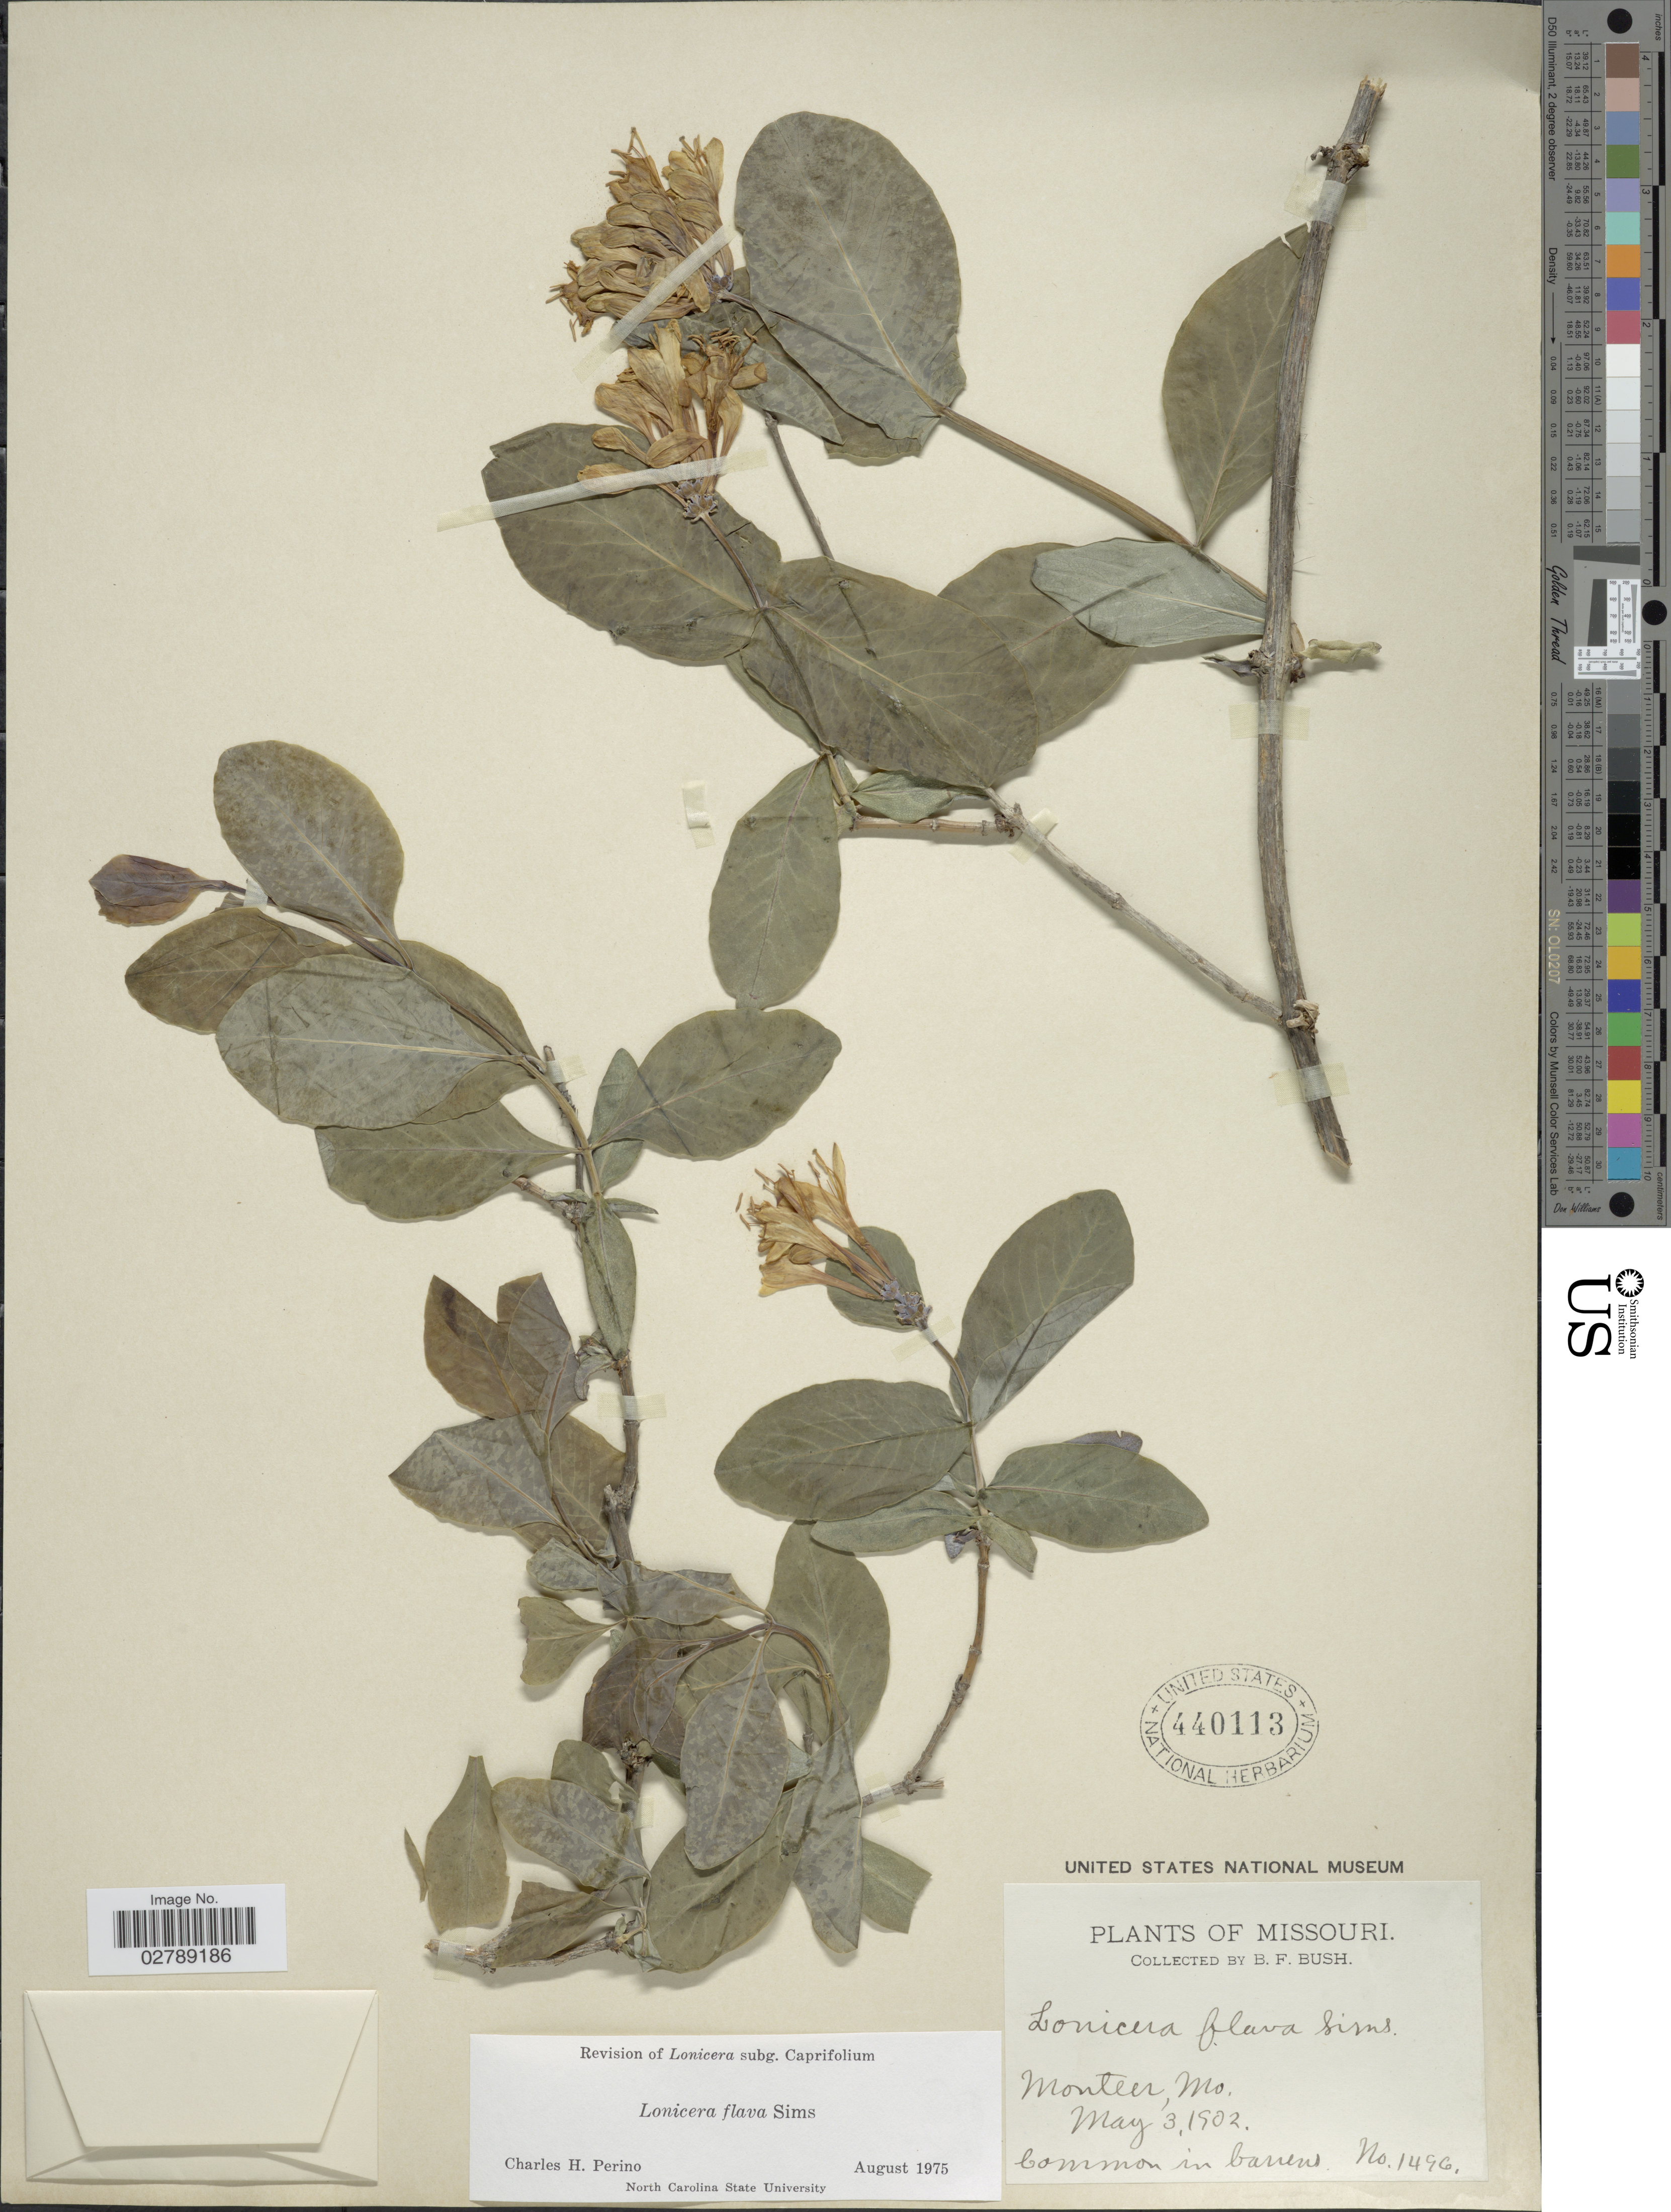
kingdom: Plantae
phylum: Tracheophyta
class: Magnoliopsida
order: Dipsacales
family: Caprifoliaceae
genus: Lonicera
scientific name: Lonicera flava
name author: Sims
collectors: B. F. Bush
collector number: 1496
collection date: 1902-05-03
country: United States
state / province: Missouri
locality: Monteer, Mo.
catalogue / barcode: US 440113